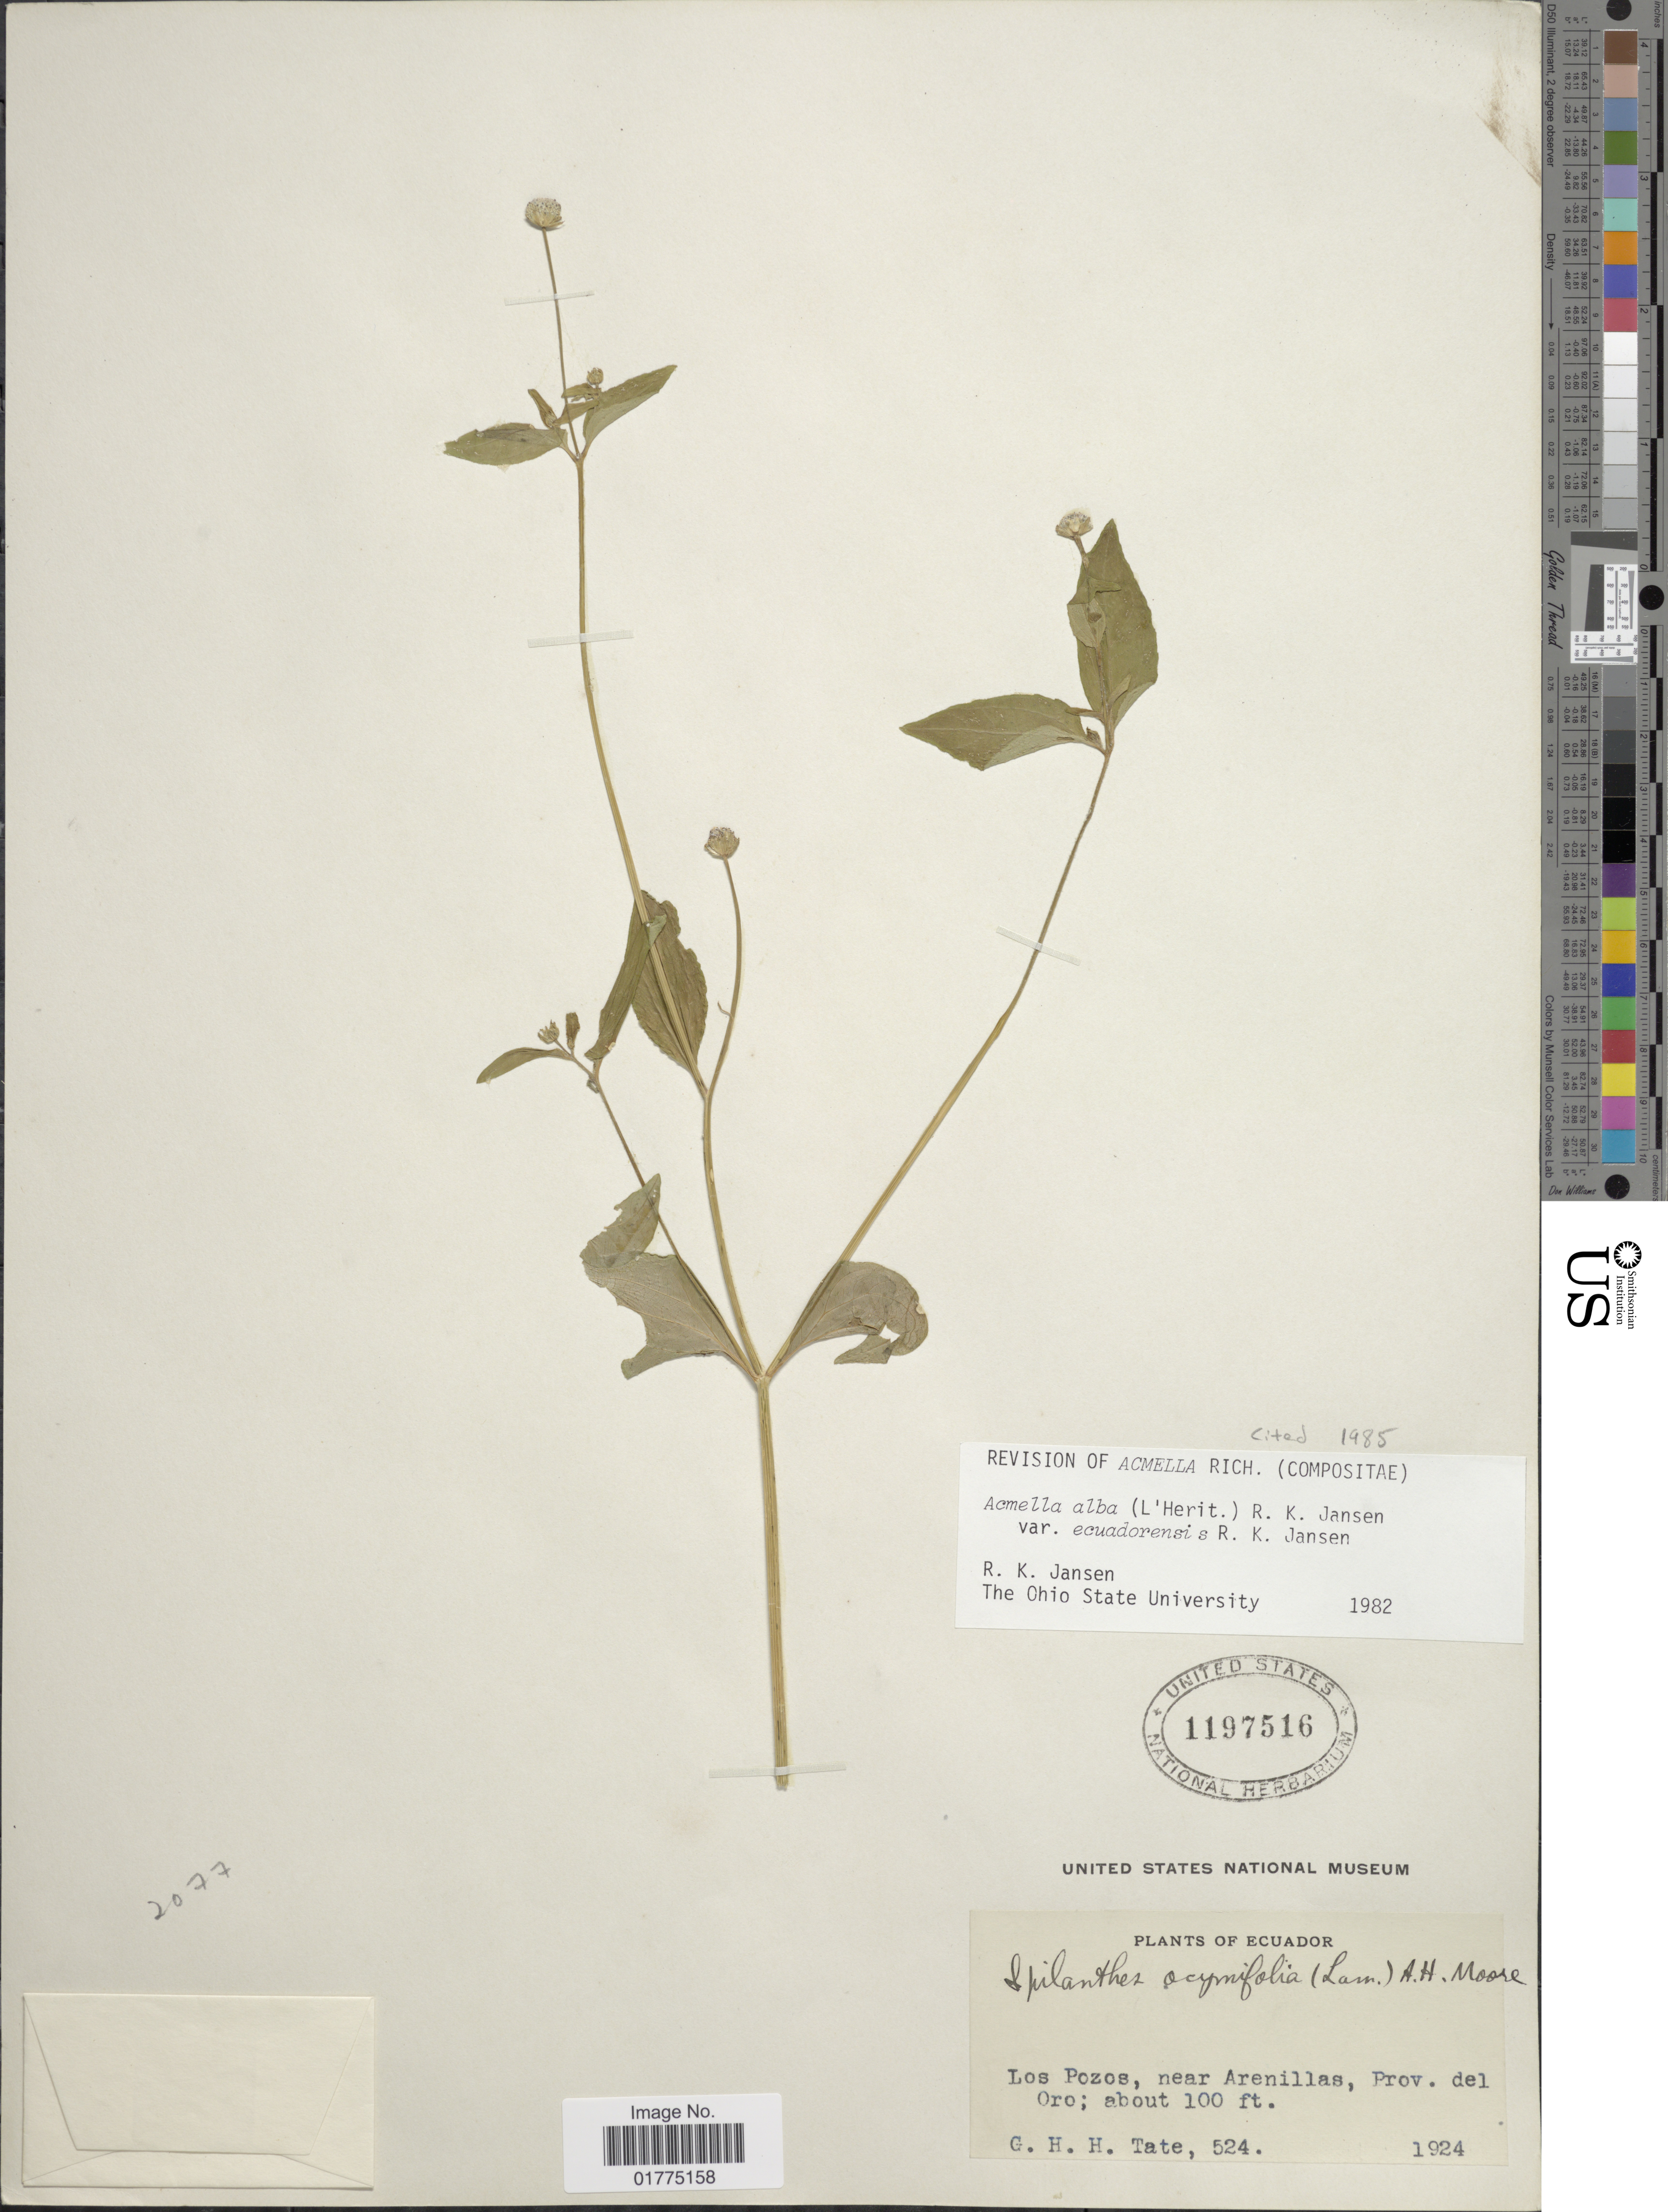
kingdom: Plantae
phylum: Tracheophyta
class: Magnoliopsida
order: Asterales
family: Asteraceae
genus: Acmella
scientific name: Acmella alba var. ecuadorensis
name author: R.K. Jansen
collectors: G. H. H.Tate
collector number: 524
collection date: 1924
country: Ecuador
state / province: El Oro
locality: Los Pozos, near Arenillas, Prov. del Oro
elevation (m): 30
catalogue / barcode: US 1197516